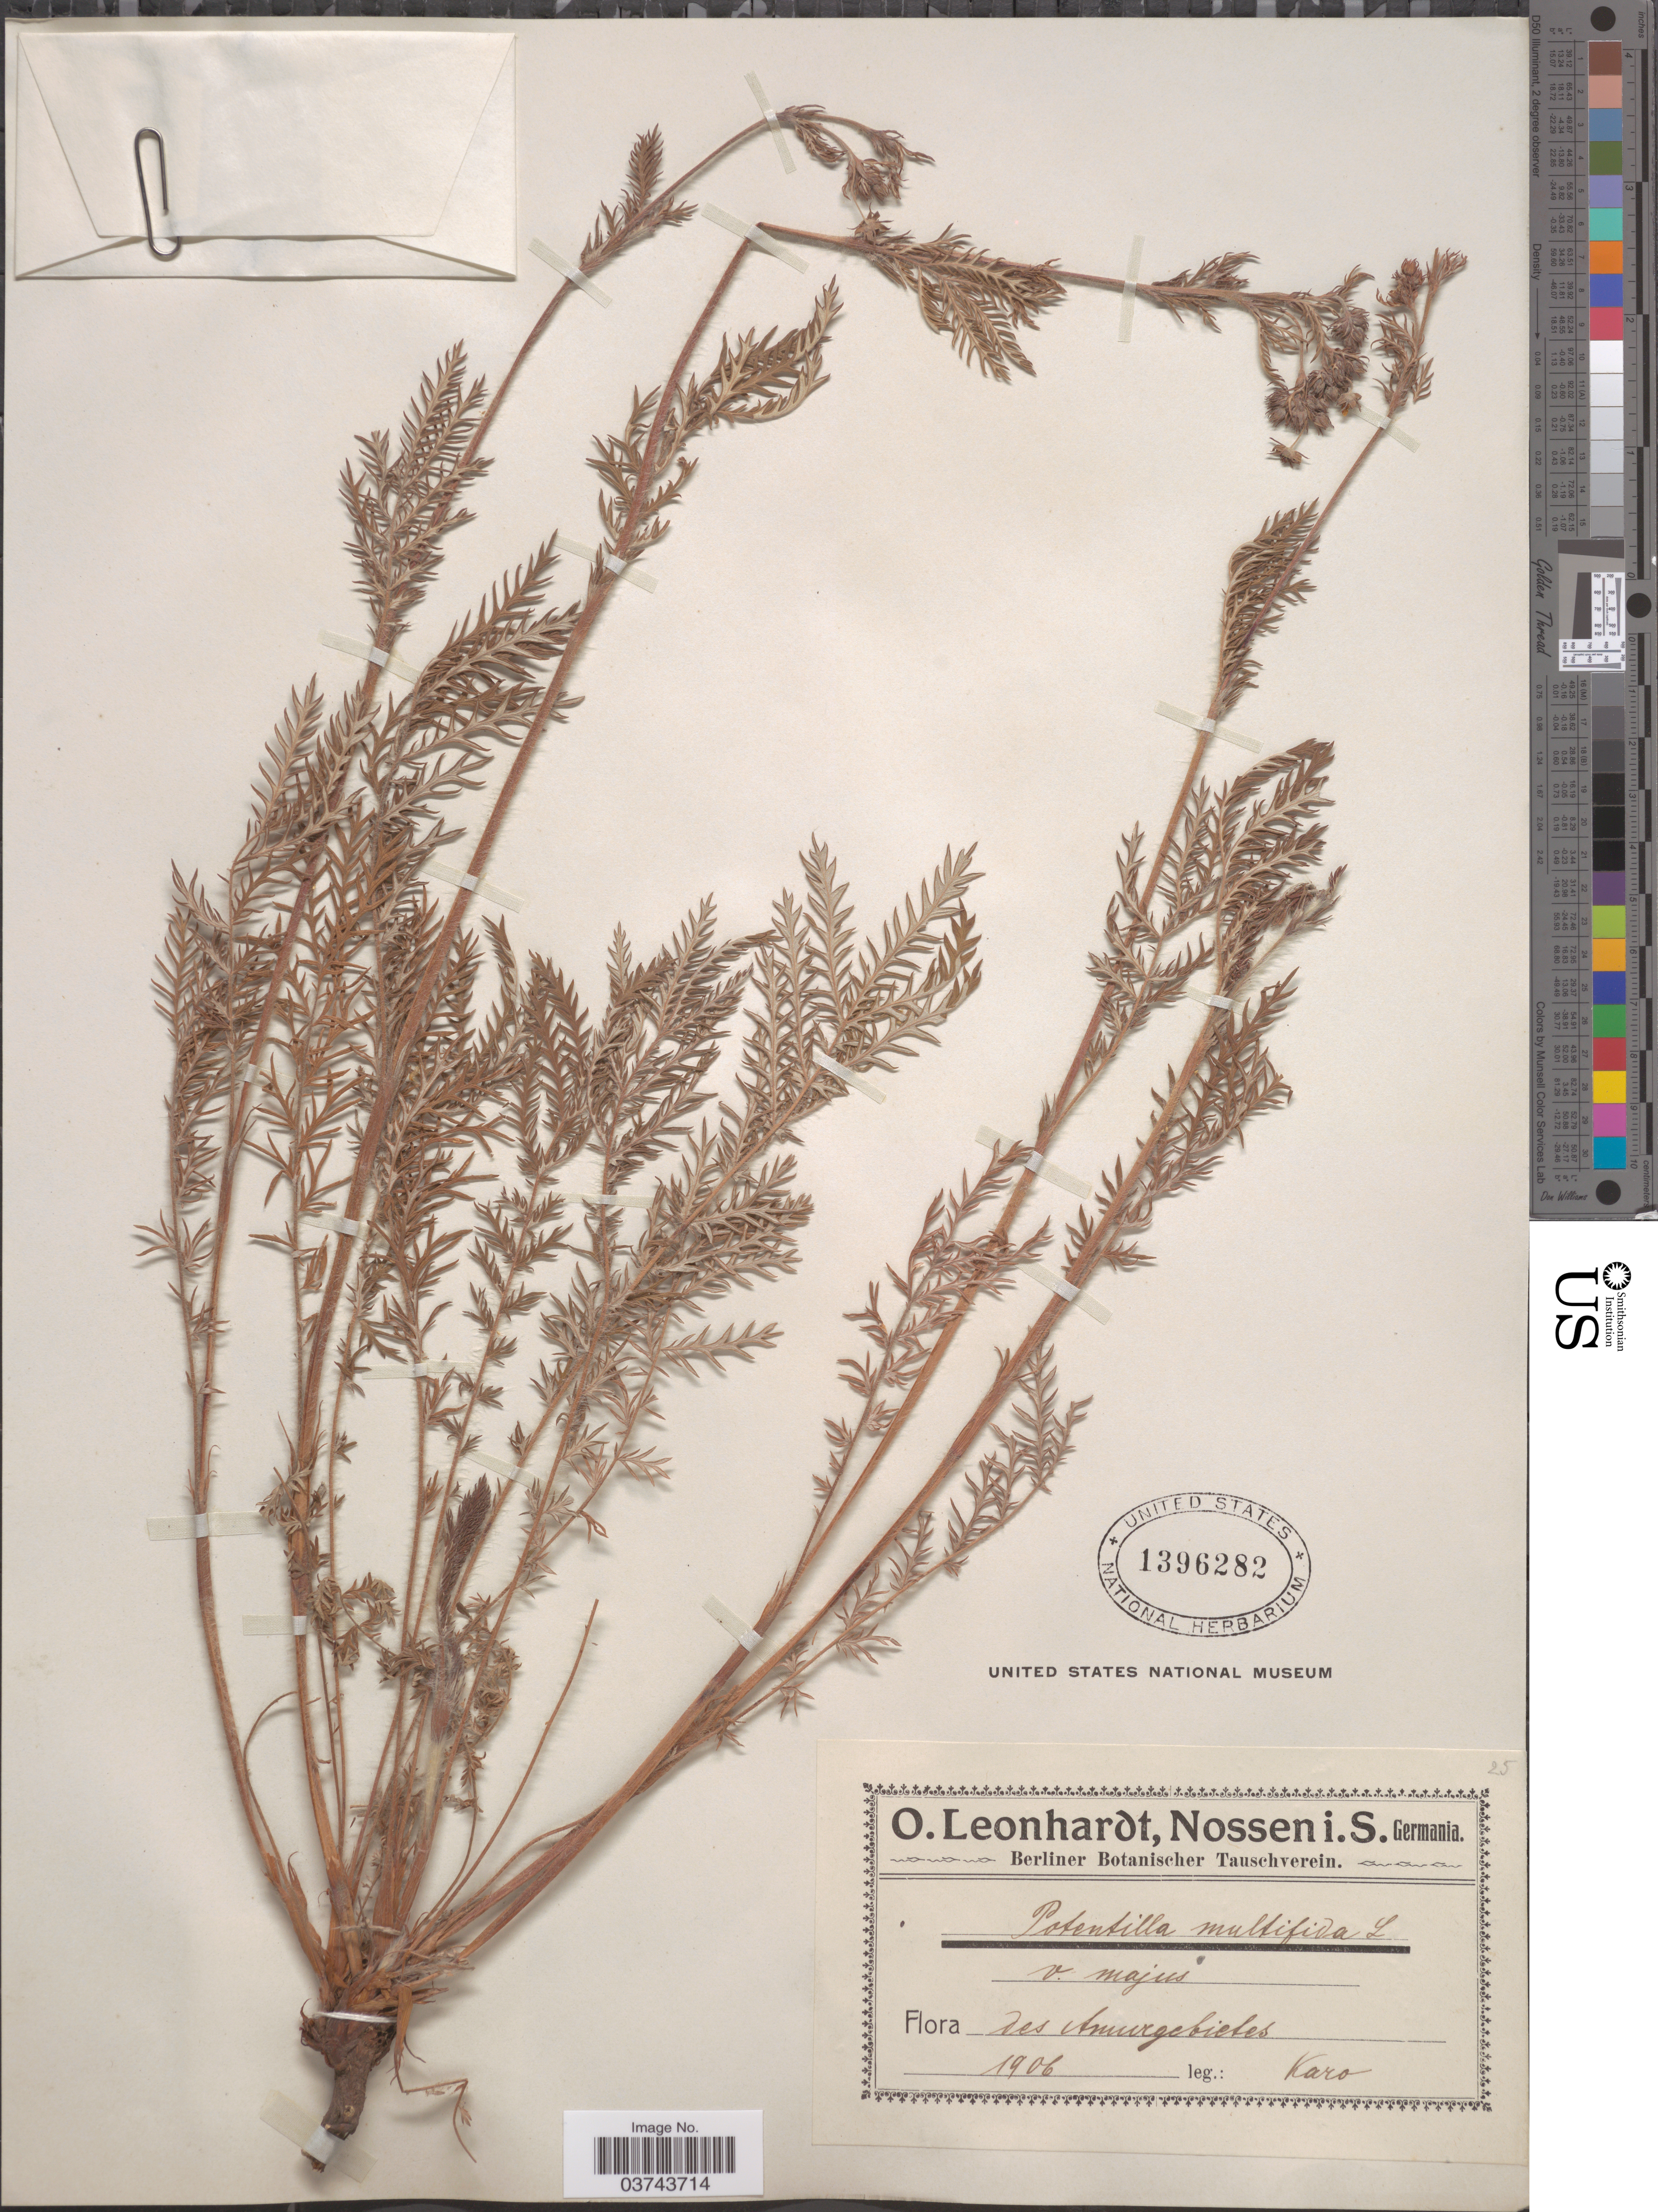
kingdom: Plantae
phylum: Tracheophyta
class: Magnoliopsida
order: Rosales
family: Rosaceae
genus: Potentilla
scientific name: Potentilla multifida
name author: L.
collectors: Karo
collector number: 25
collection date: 1906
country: Russian Federation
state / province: Amur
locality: Des Amurgebietes.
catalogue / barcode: US 1396282